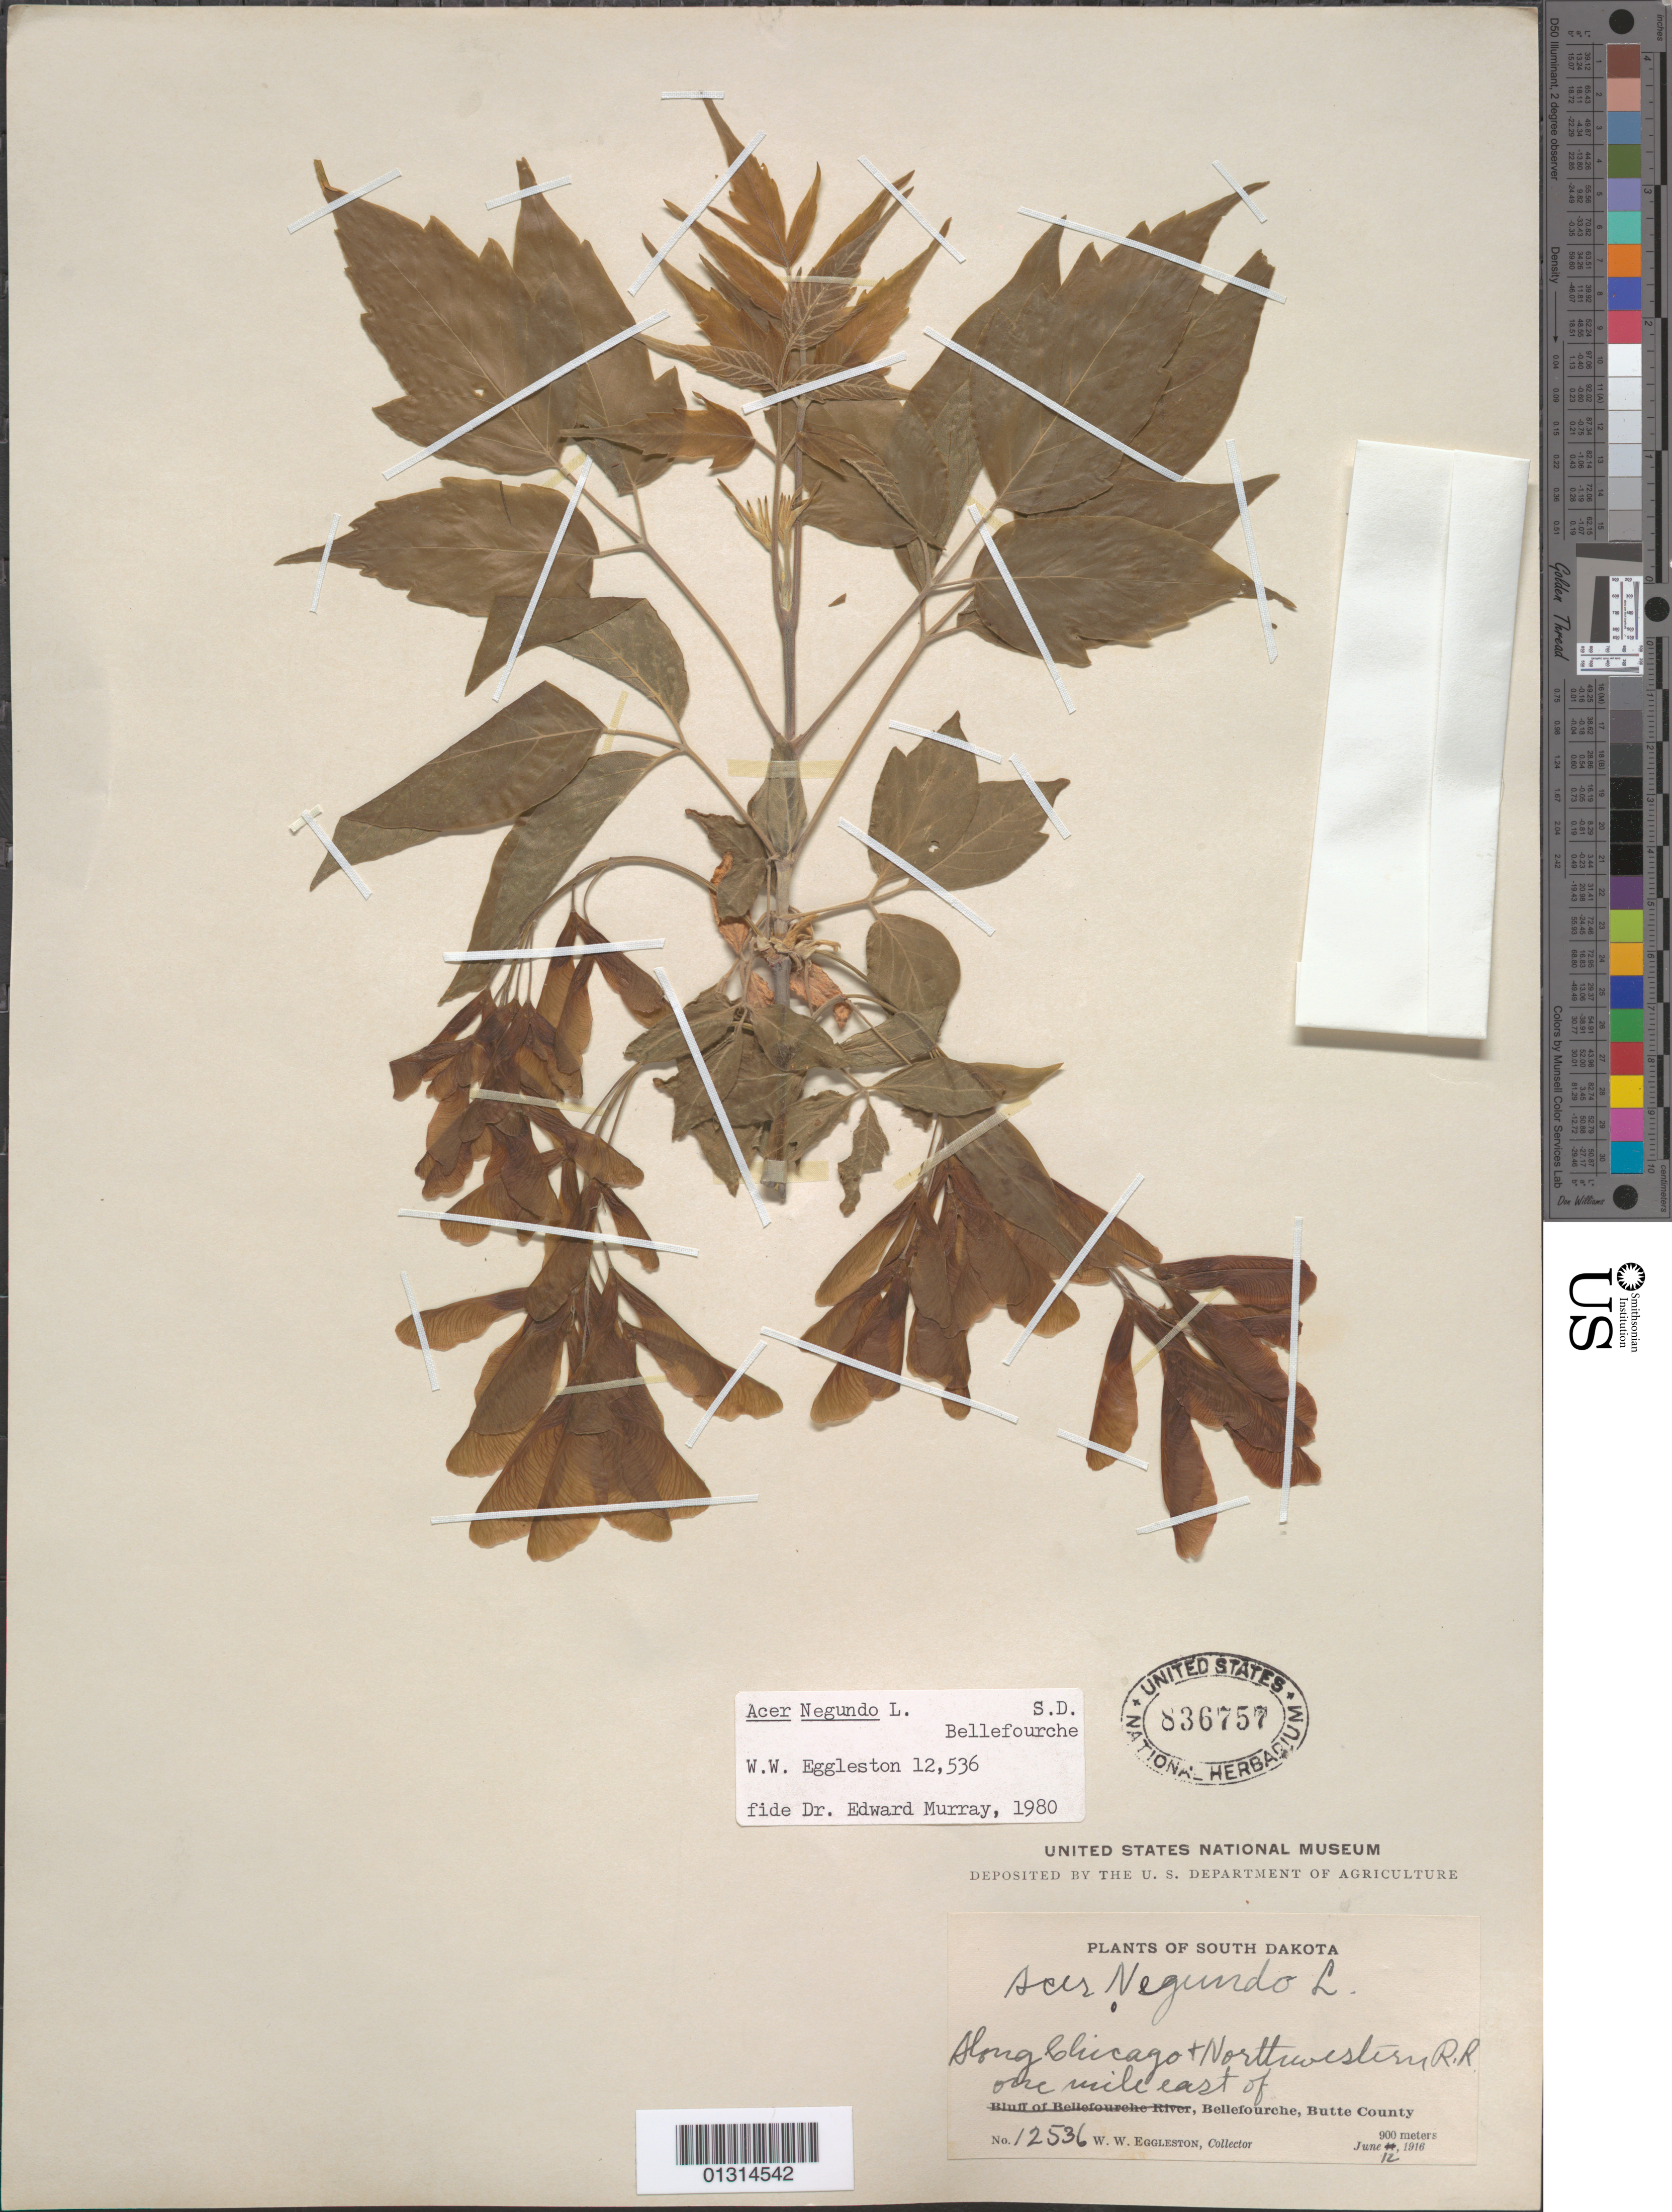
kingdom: Plantae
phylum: Tracheophyta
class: Magnoliopsida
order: Sapindales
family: Sapindaceae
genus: Acer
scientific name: Acer negundo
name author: L.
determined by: Murray, Edward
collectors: W. W. Eggleston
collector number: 12536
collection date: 1916-06-12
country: United States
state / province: South Dakota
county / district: Butte County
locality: Butte County, Bellefourche. Along Chicago and Northwestern R.R., one mile east of Bellefourche.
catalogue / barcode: US 836757